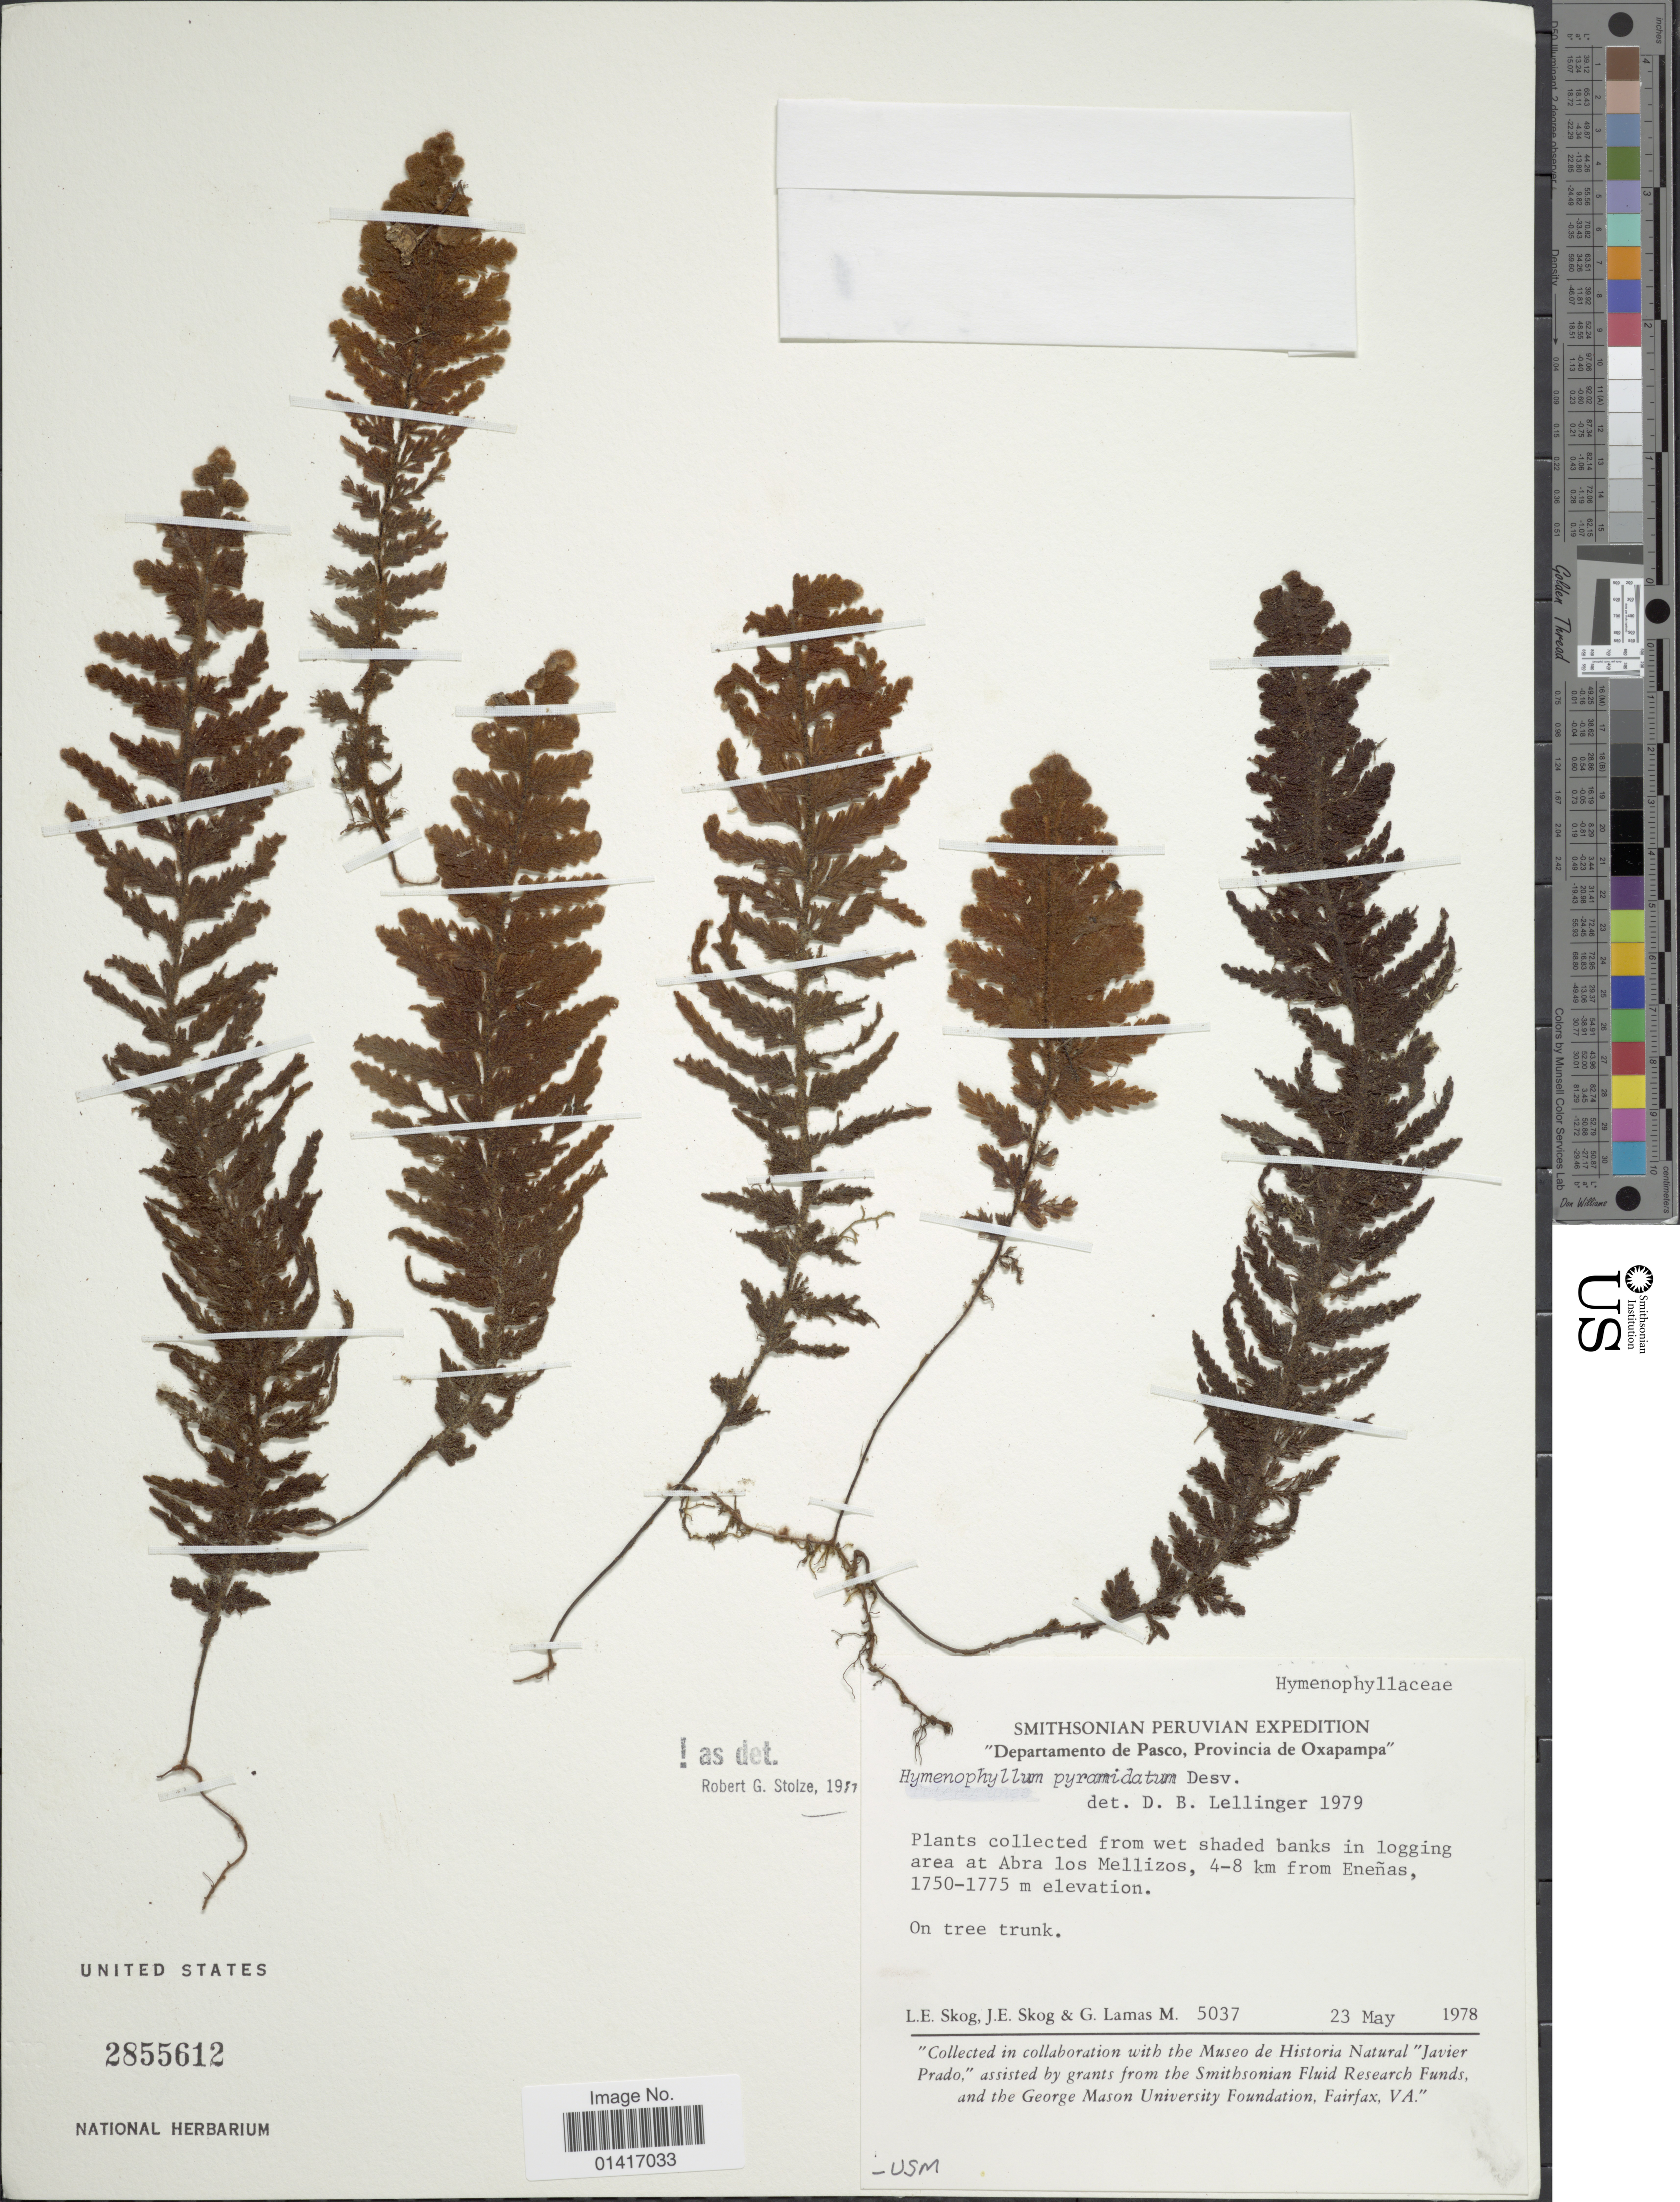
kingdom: Plantae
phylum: Tracheophyta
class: Polypodiopsida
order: Hymenophyllales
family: Hymenophyllaceae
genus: Hymenophyllum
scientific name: Hymenophyllum pyramidatum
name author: Desv.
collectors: L. E. Skog, J. E. Skog & G. Lamas M.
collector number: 5037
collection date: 1978-05-23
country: Peru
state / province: Pasco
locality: Departamento de Pasco, Provincia de Oxapampa. Plants collected from wet shaded banks in logging area at Abra los Mellizos, 4-8 km from Eneñas. On tree trunk.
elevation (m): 1750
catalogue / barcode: US 2855612